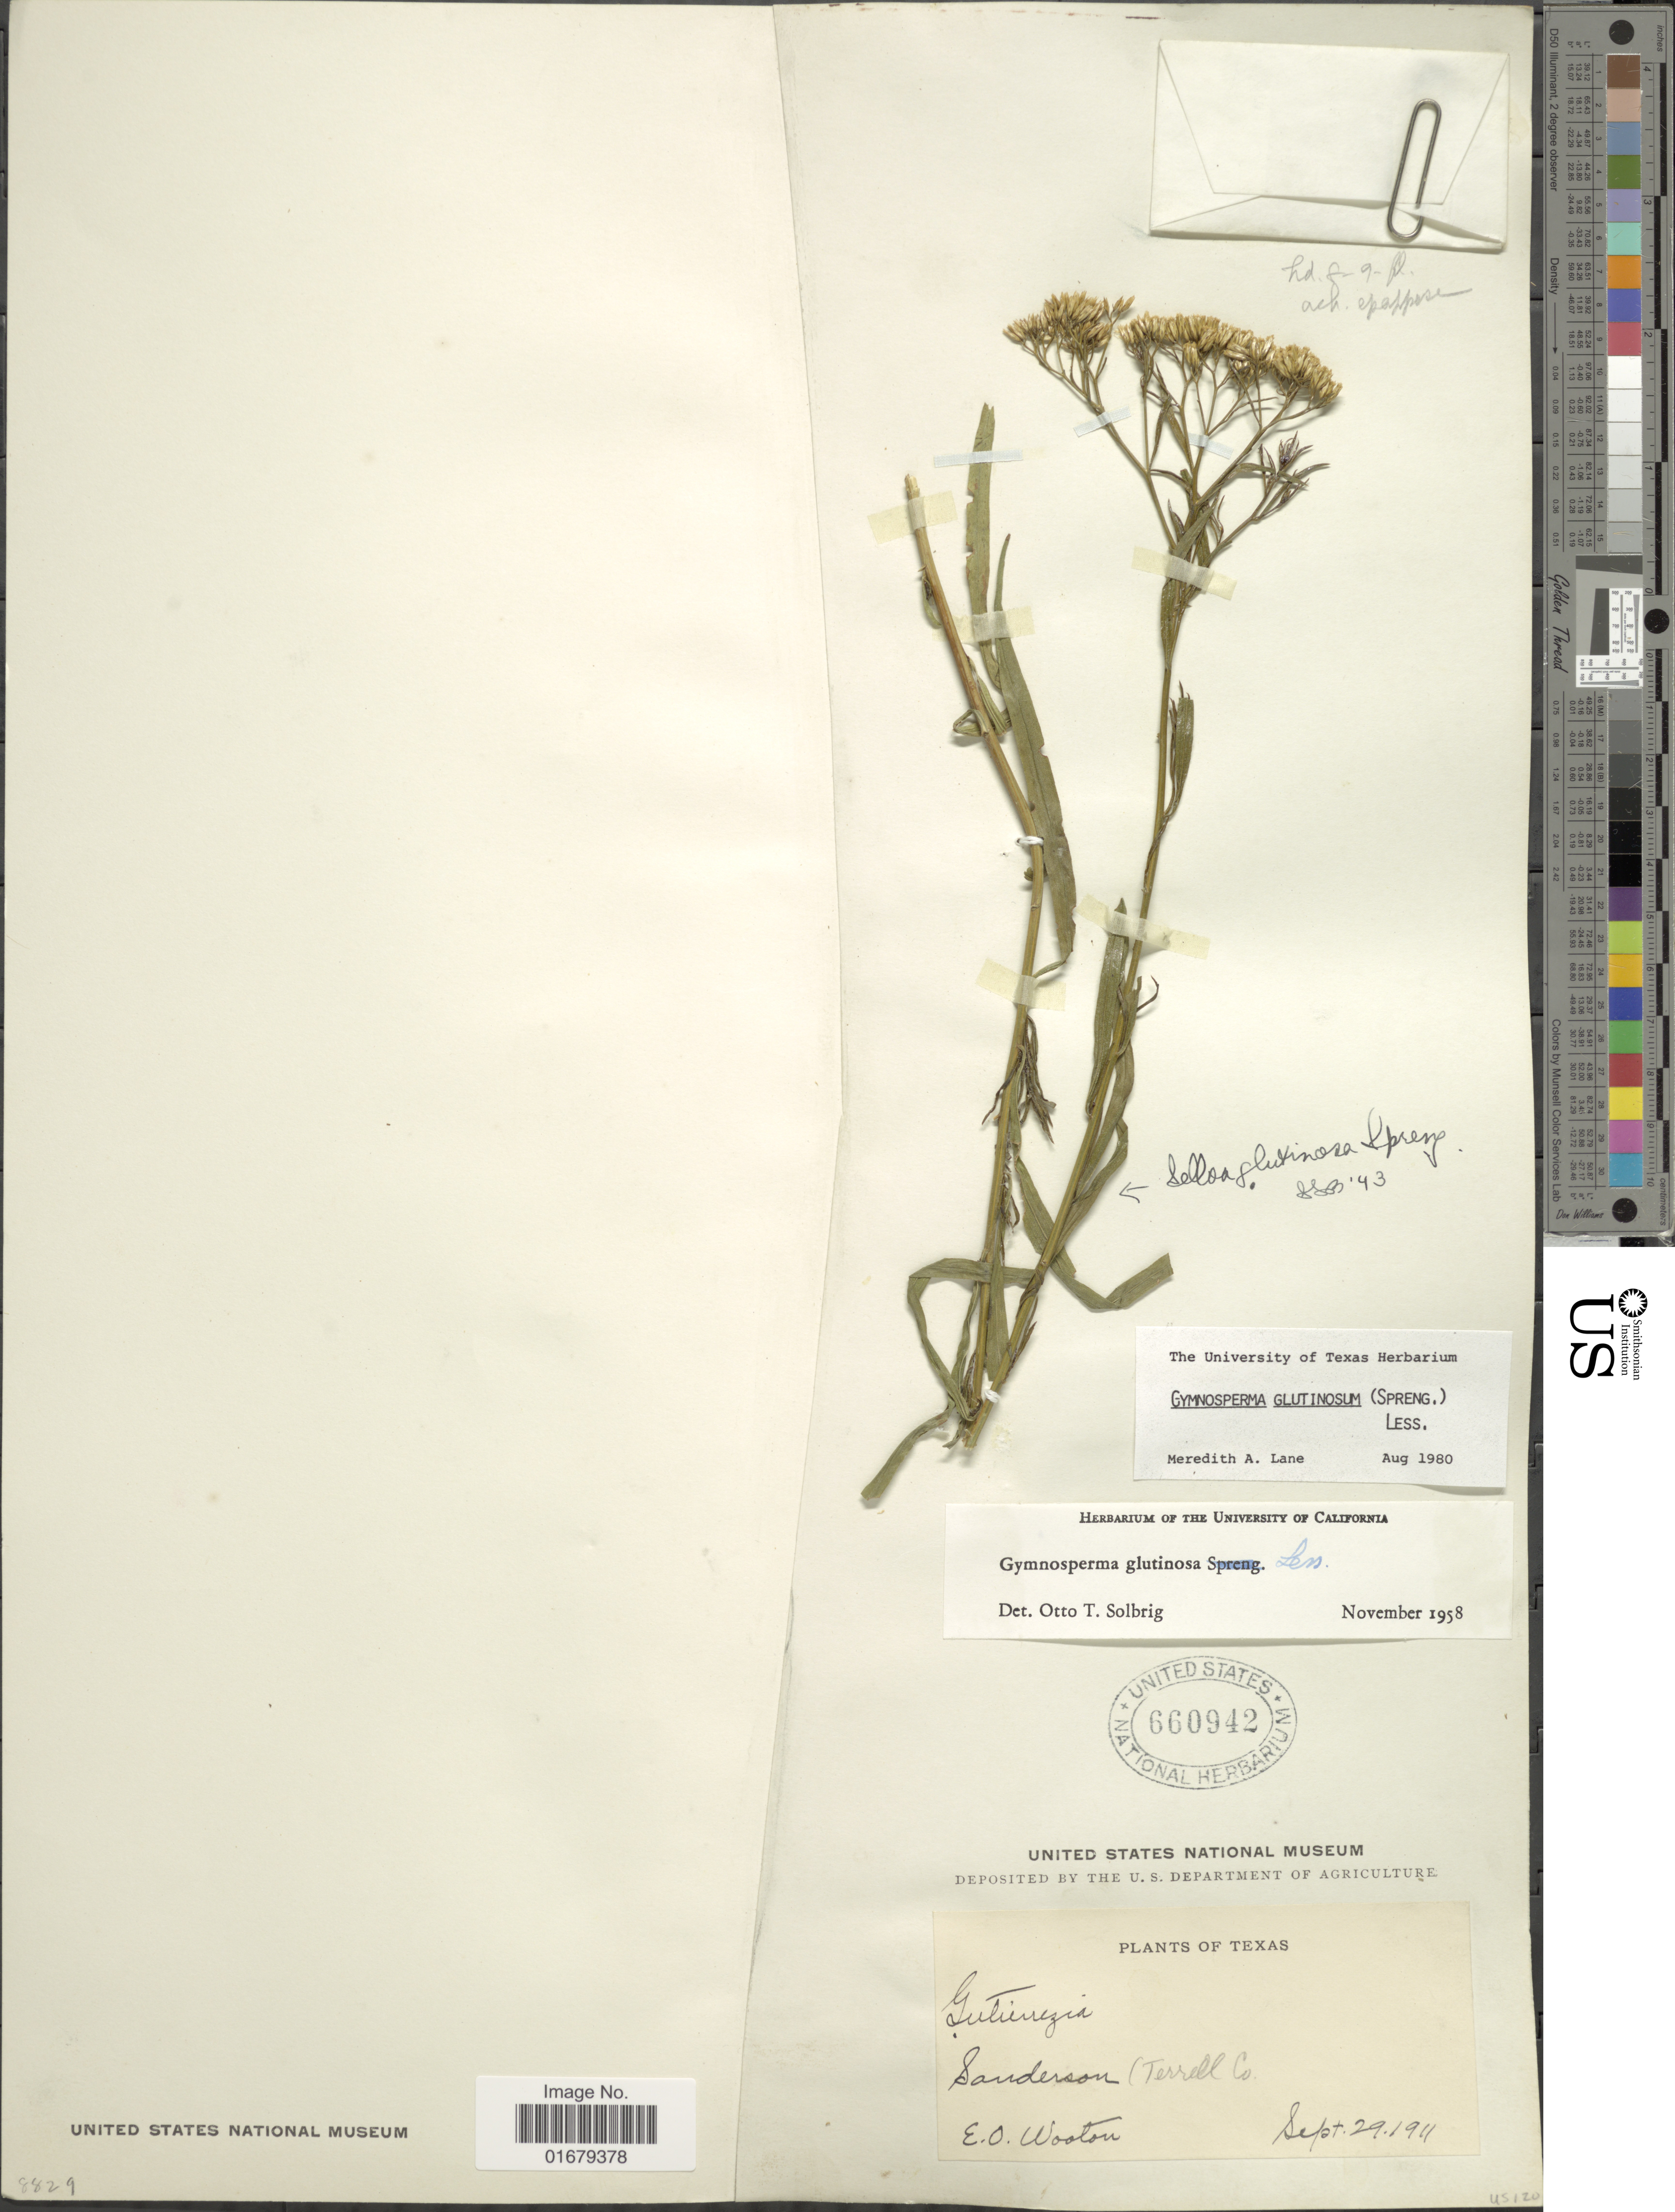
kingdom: Plantae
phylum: Tracheophyta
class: Magnoliopsida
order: Asterales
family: Asteraceae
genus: Gymnosperma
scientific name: Gymnosperma glutinosum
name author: (Spreng.) Less.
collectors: E. O. Wooton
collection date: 1911-09-29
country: United States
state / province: Texas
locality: Sanderson ( Terrel Co ).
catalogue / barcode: US 660942